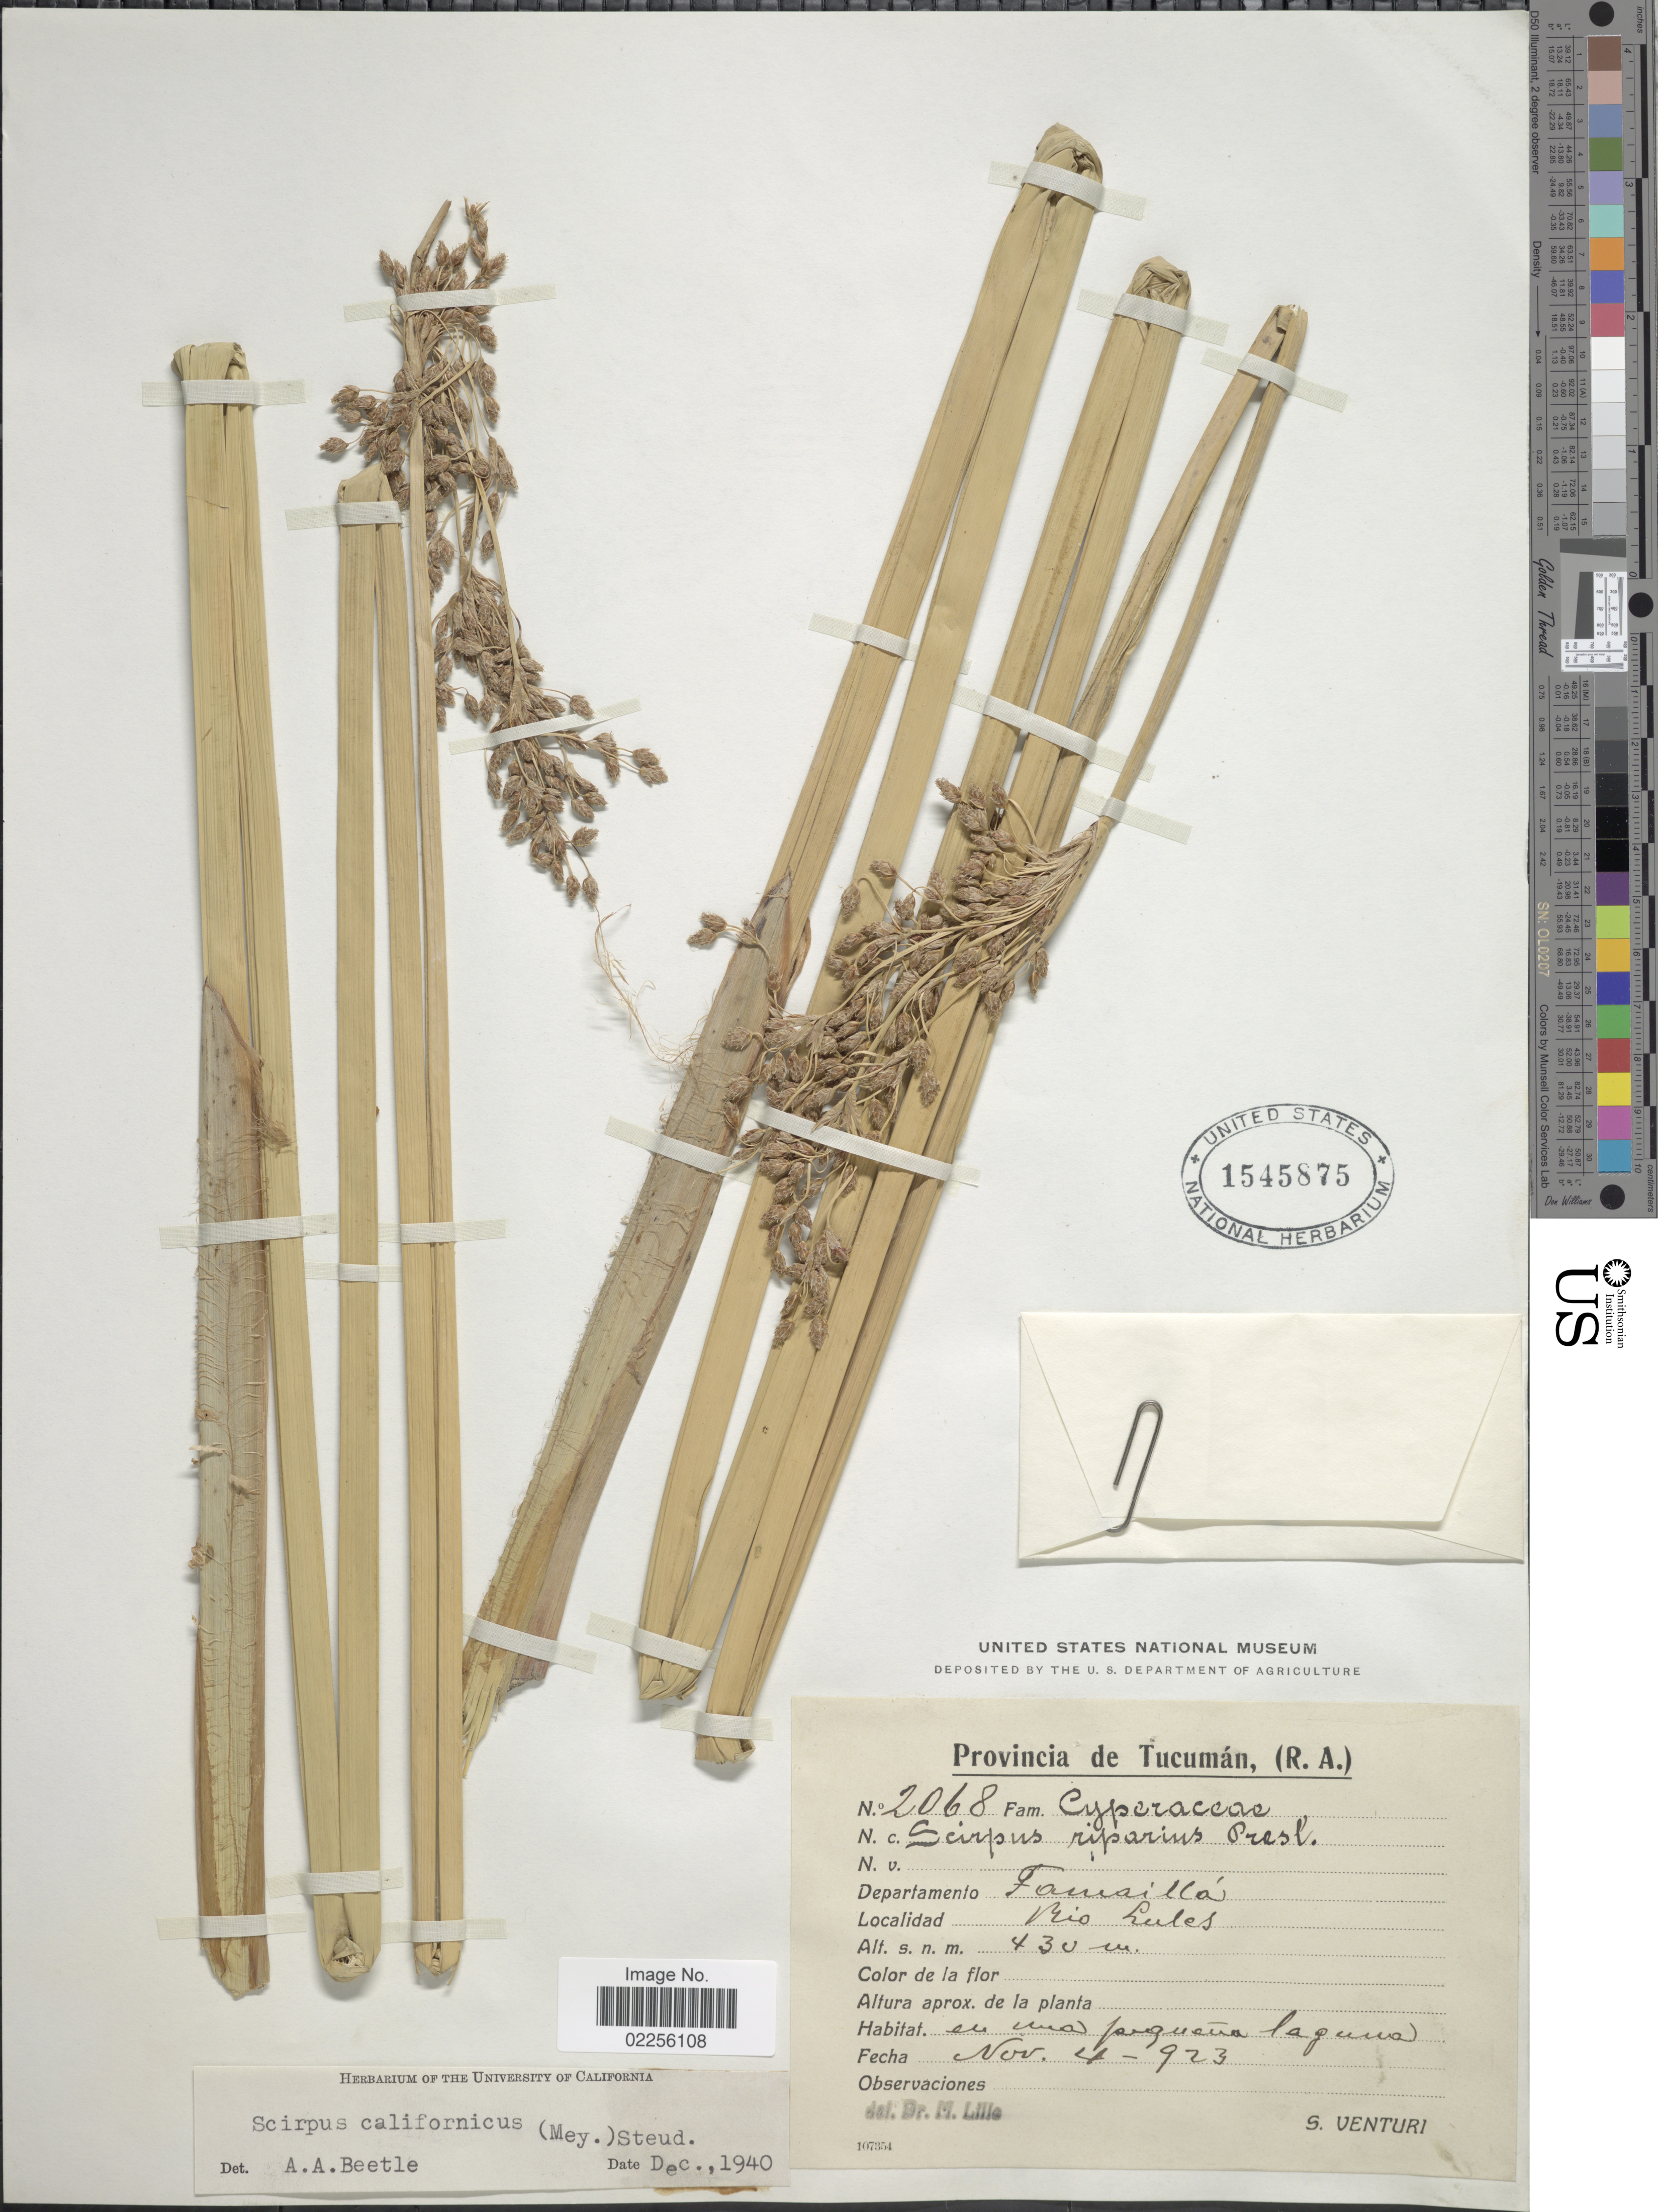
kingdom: Plantae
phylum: Tracheophyta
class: Liliopsida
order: Poales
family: Cyperaceae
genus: Schoenoplectus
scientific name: Schoenoplectus californicus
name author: (C.A. Mey.) Soják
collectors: S. Venturi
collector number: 2068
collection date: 1923-11-04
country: Argentina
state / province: Tucuman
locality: (R.A.) Departamento Famaillá, Rio Lules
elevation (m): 430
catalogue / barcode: US 1545875